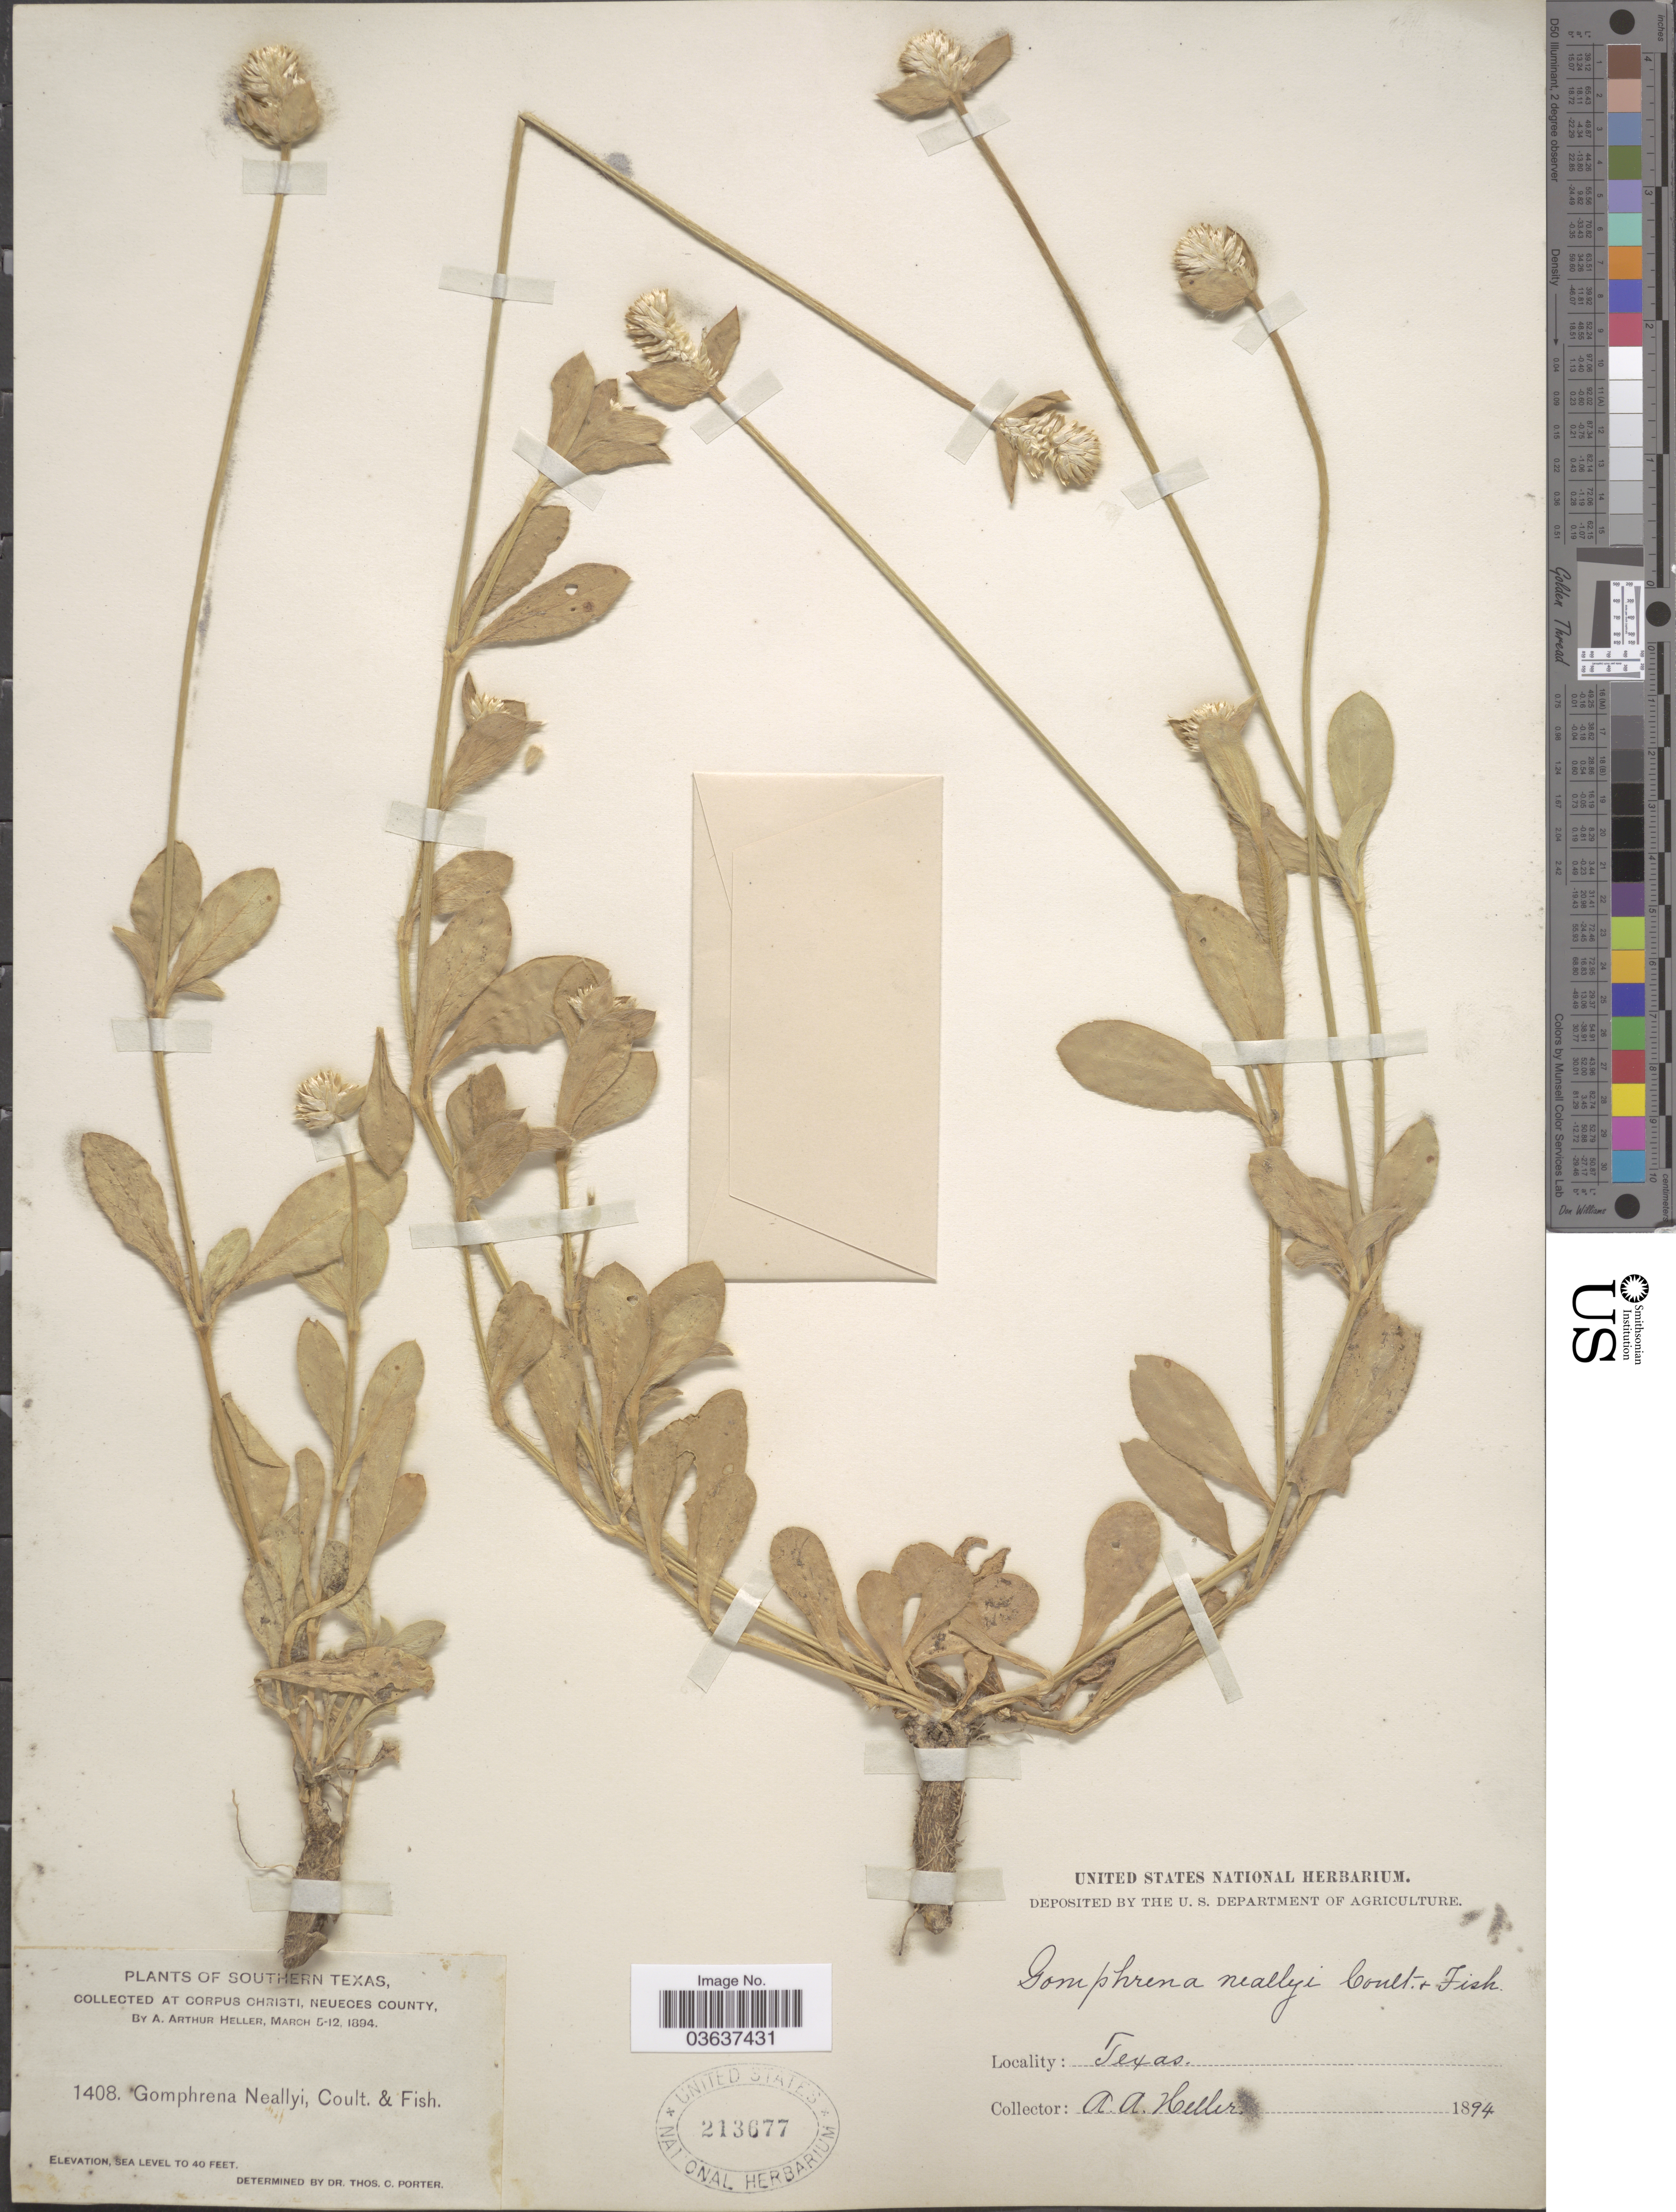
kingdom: Plantae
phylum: Tracheophyta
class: Magnoliopsida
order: Caryophyllales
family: Amaranthaceae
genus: Gomphrena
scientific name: Gomphrena nealleyi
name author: J.M. Coult. & Fisher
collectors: A. A. Heller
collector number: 1408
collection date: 1894-03-05/1894-03-12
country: United States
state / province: Texas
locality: Southern Texas. At Corpus Christi, Neueces County.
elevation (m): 0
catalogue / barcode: US 213677